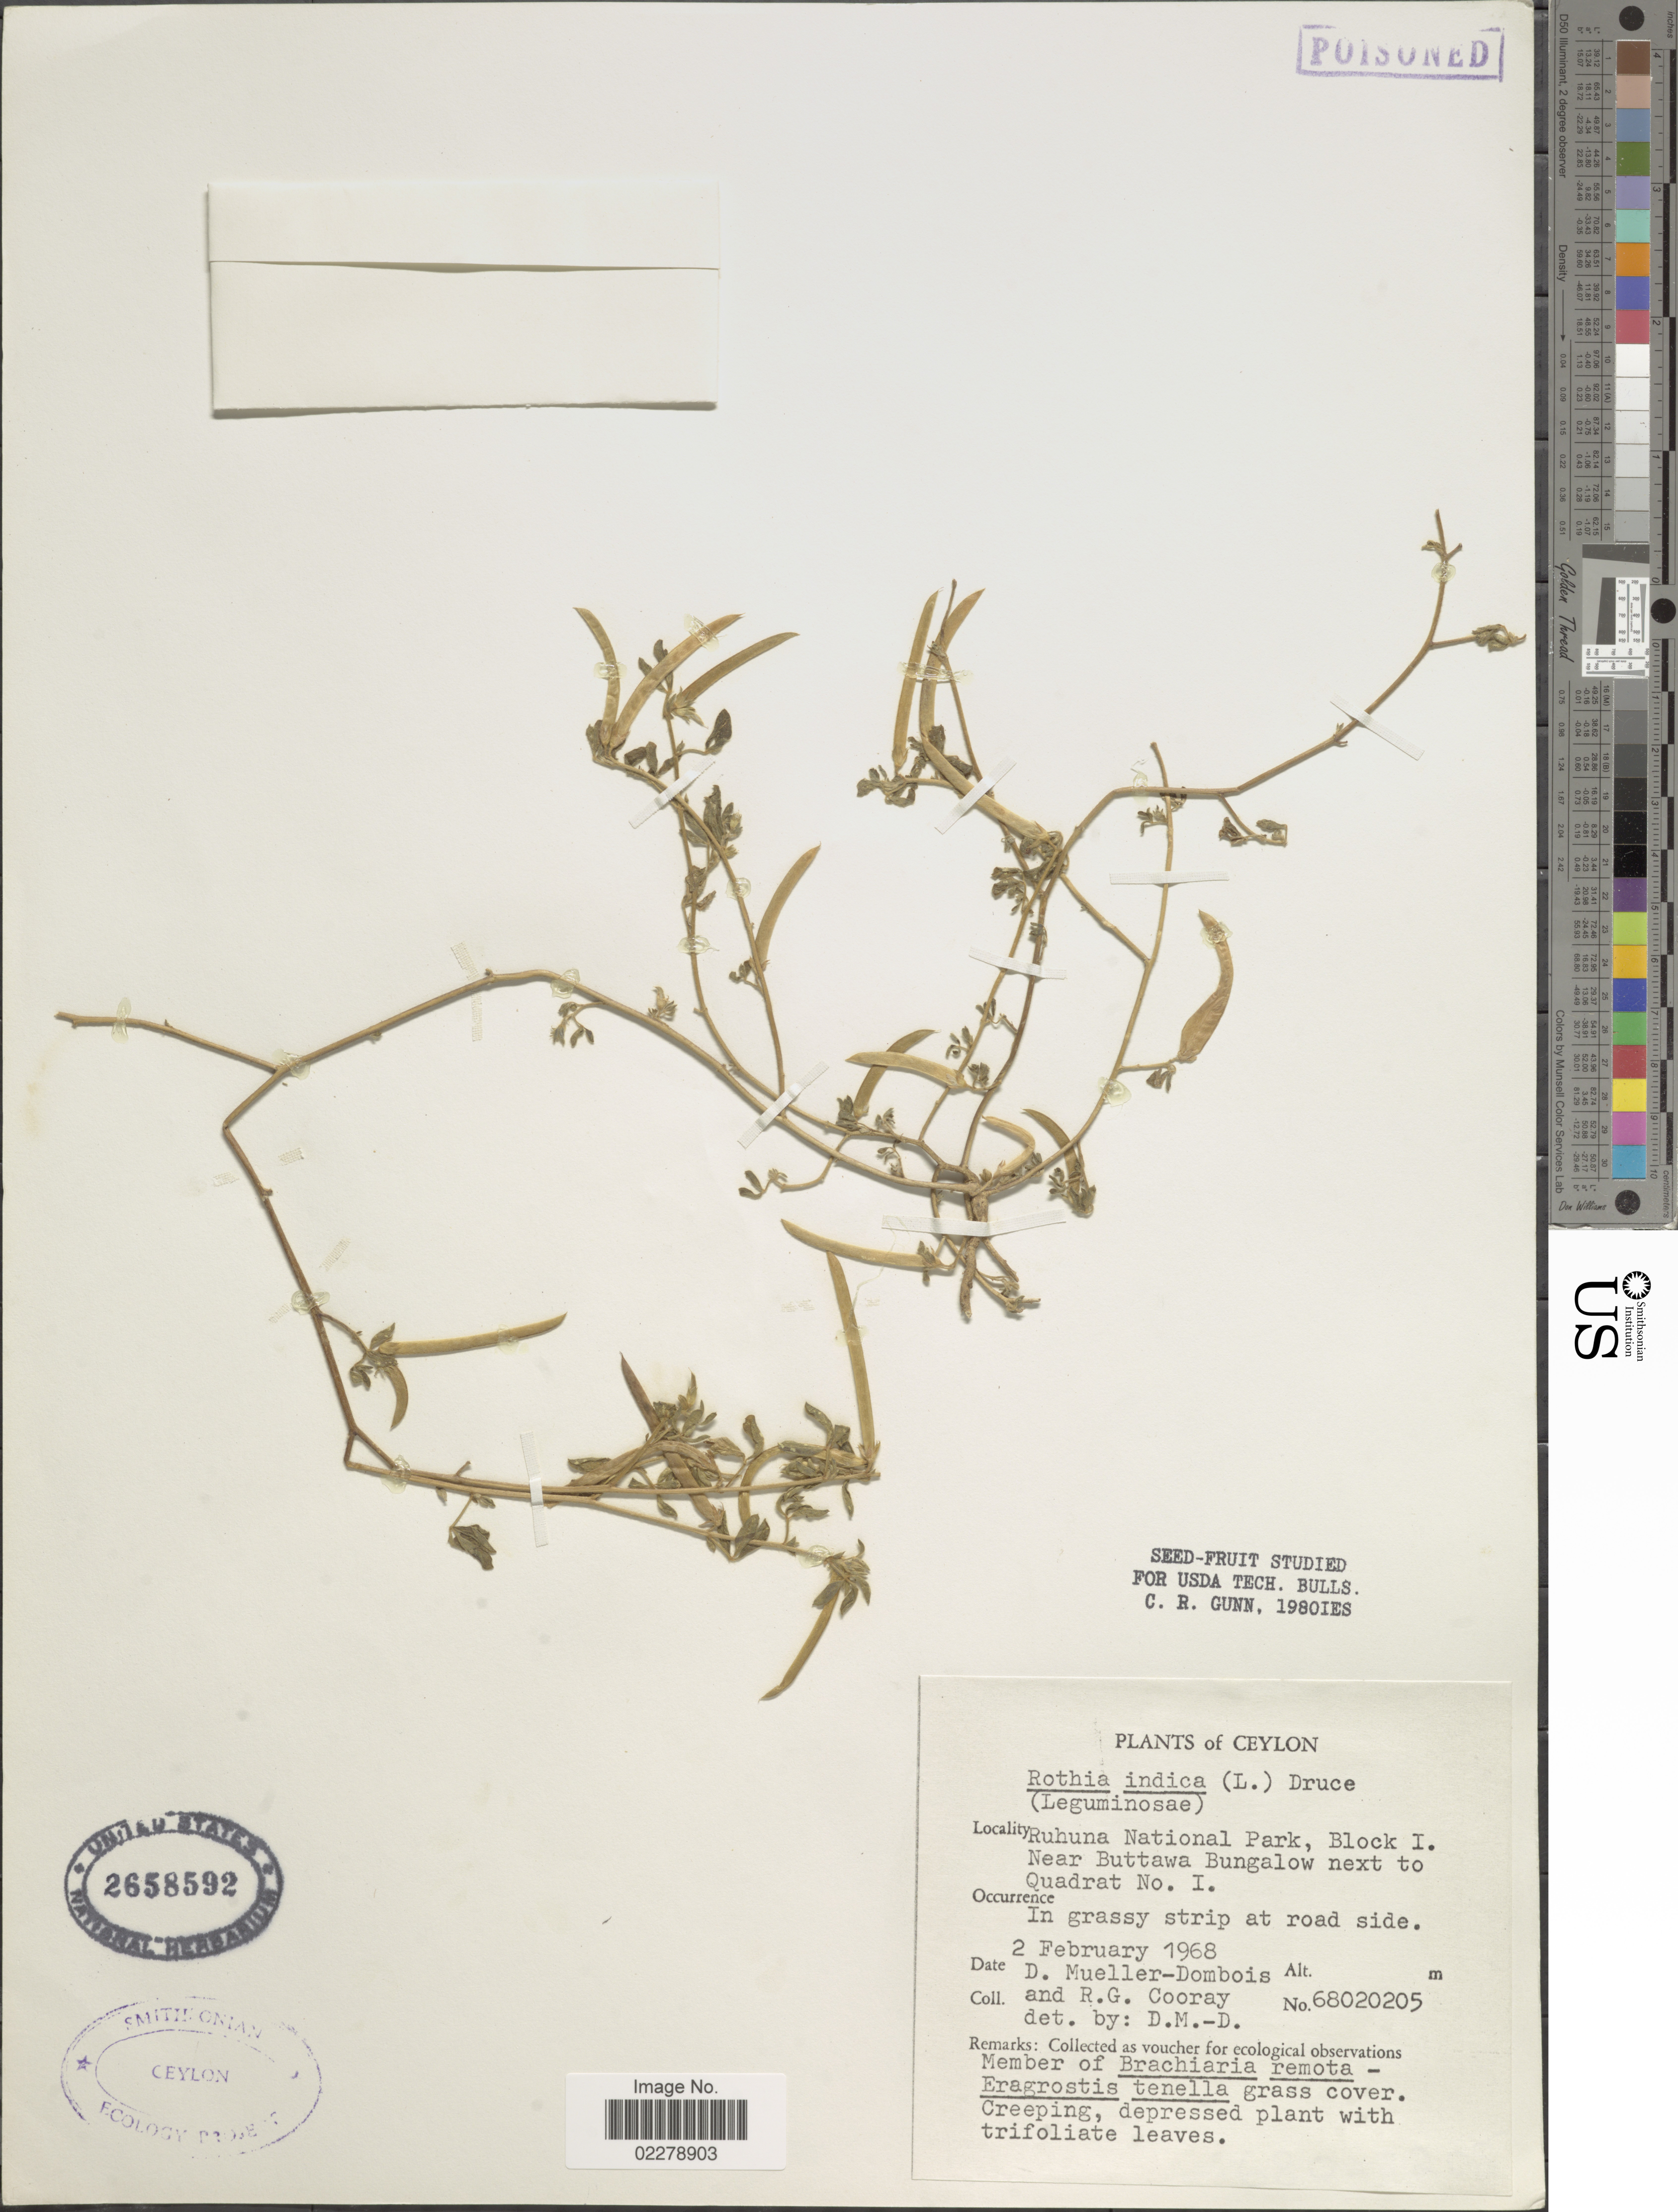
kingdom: Plantae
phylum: Tracheophyta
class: Magnoliopsida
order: Fabales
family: Fabaceae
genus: Rothia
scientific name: Rothia indica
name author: (L.) Druce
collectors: D. Mueller-Dombois & R. Cooray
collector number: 68020205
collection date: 1968-02-02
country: Sri Lanka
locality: Ceylon, Ruhuna National Park, BLock 1. Near Buttawa Bungalow next to Quadrat No. 1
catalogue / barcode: US 2658592